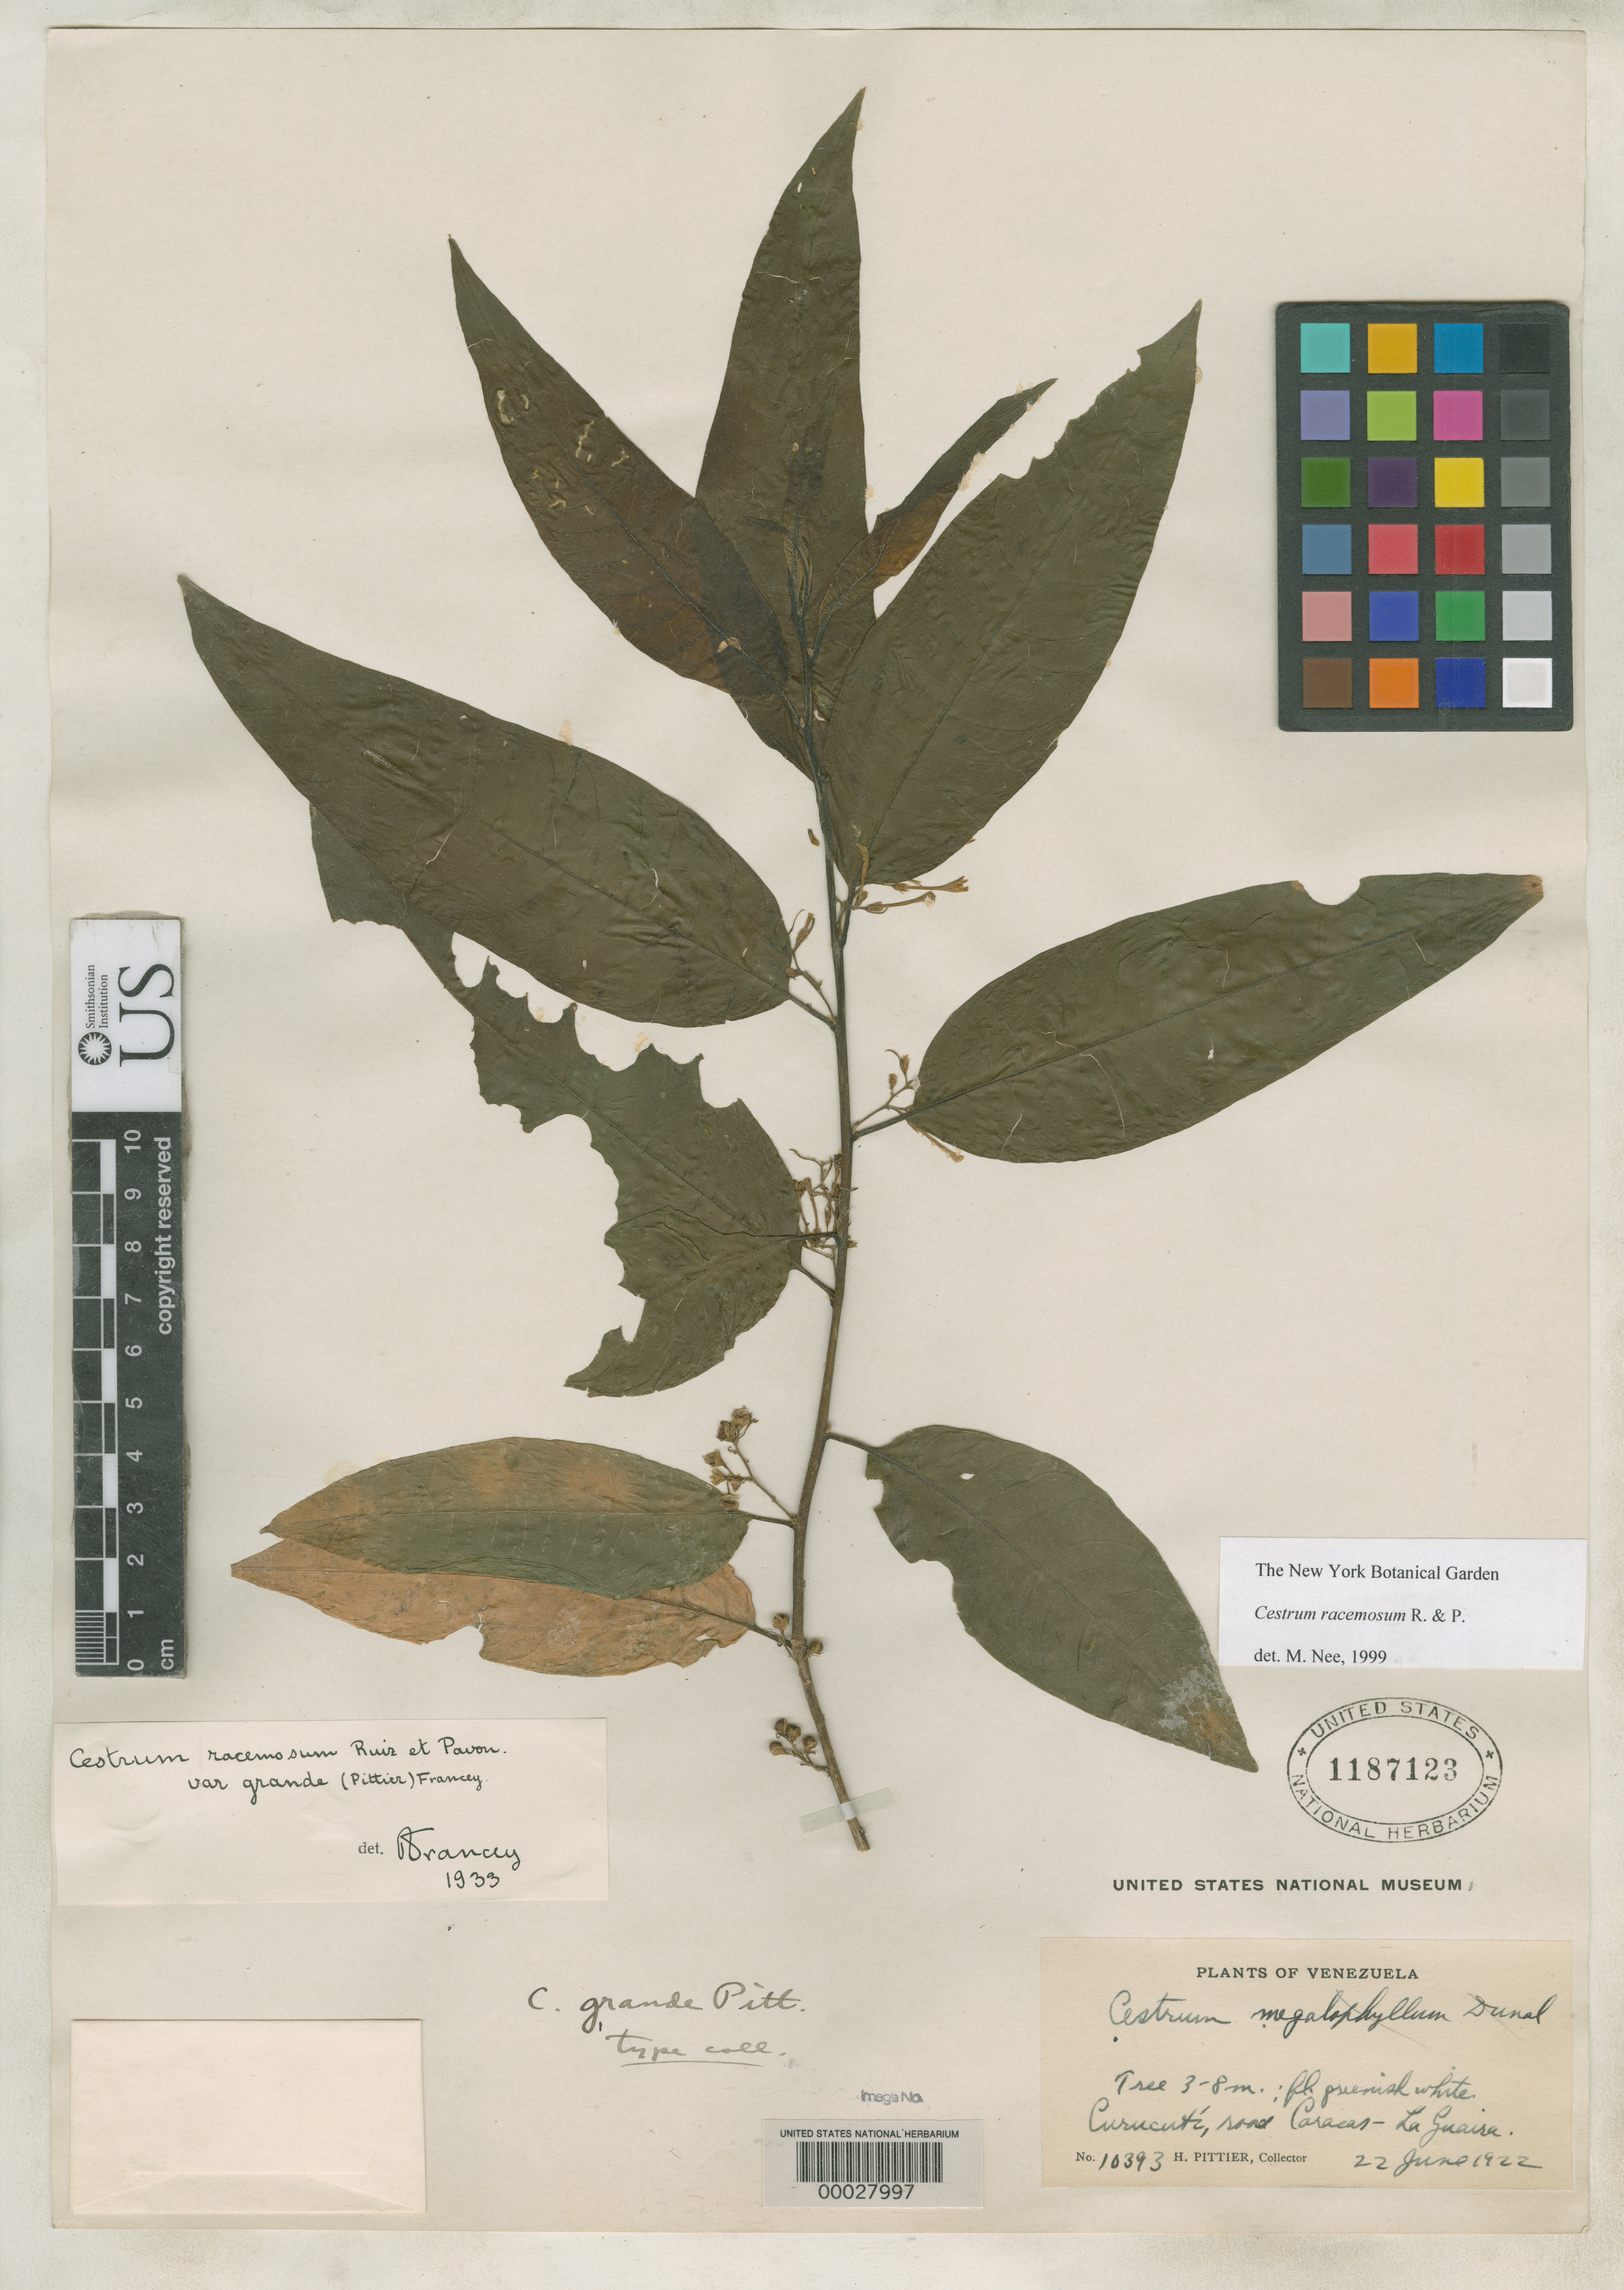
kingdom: Plantae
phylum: Tracheophyta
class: Magnoliopsida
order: Solanales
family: Solanaceae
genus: Cestrum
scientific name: Cestrum grande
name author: Pittier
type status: Isotype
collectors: H. F. Pittier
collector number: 10393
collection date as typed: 22 Jun 1922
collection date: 1922-06-22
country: Venezuela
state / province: Distrito Federal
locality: Caracas to La Guaira.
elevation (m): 400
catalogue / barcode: US 1187123